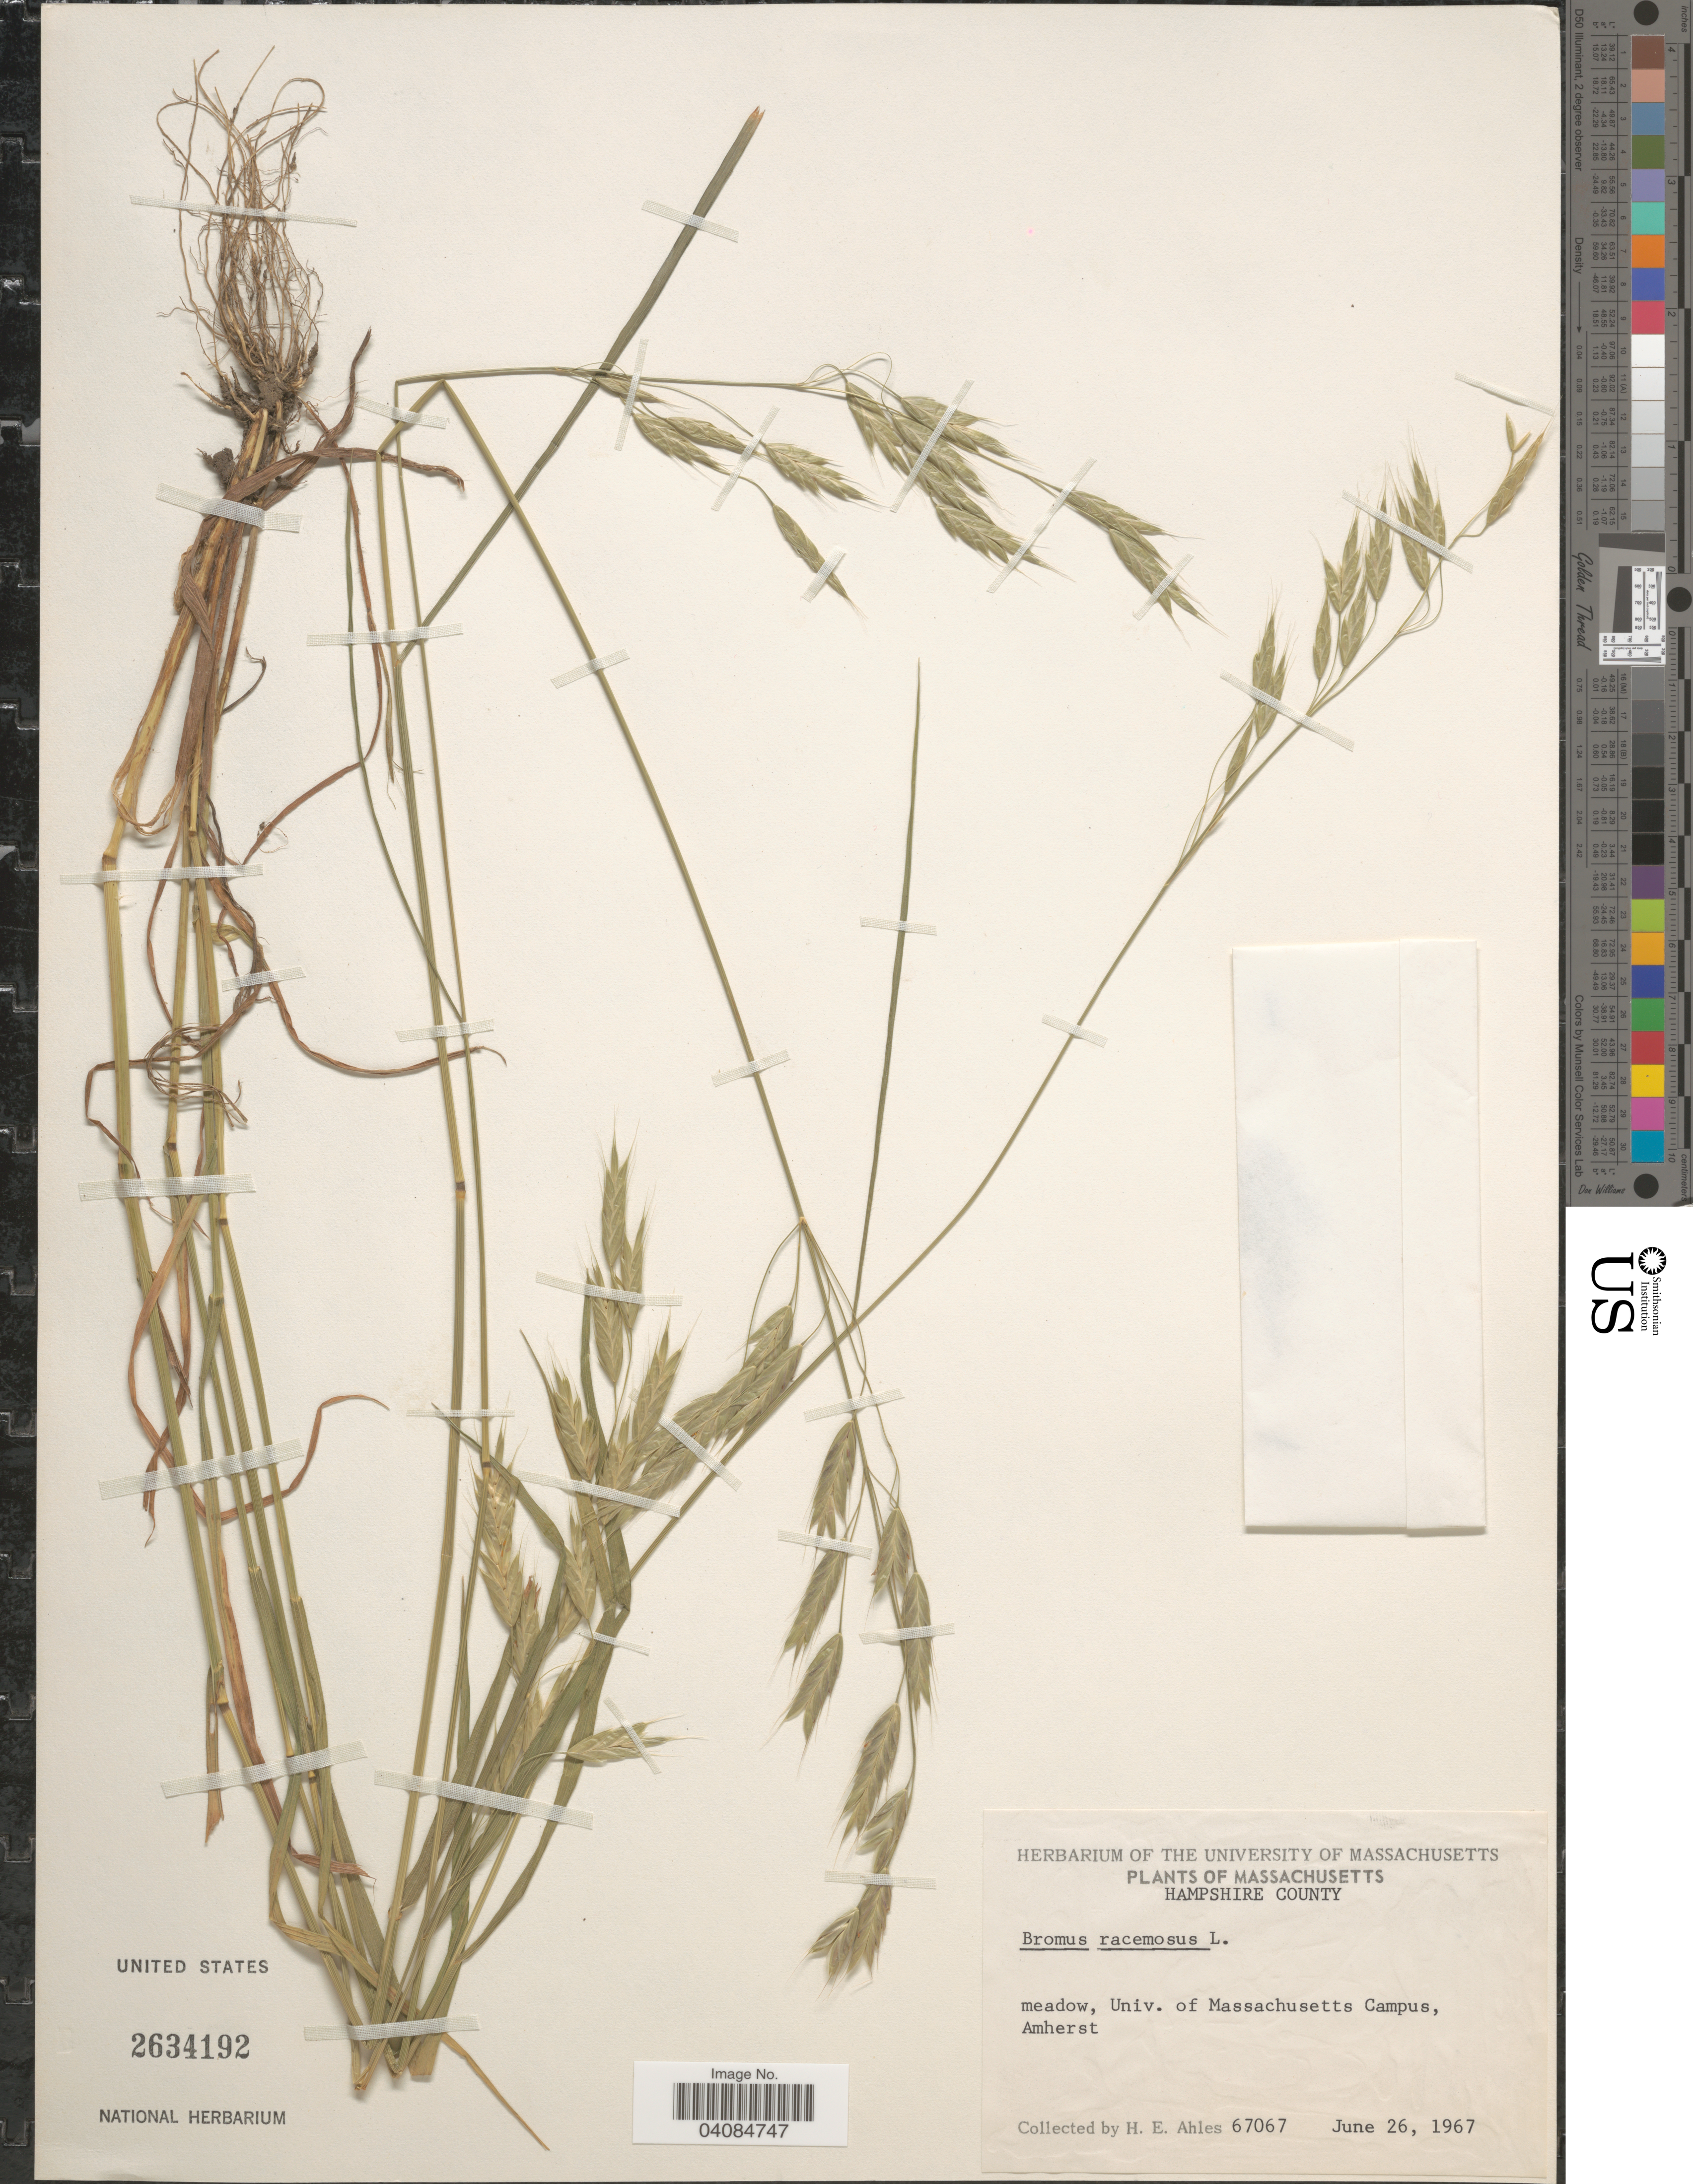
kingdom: Plantae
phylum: Tracheophyta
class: Liliopsida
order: Poales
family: Poaceae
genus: Bromus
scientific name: Bromus racemosus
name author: L.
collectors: H. E. Ahles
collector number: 67067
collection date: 1967-06-26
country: United States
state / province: Massachusetts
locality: Hampshire County. Meadow, Univ. of Massaschusetts Campus, Amherst.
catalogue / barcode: US 2634192